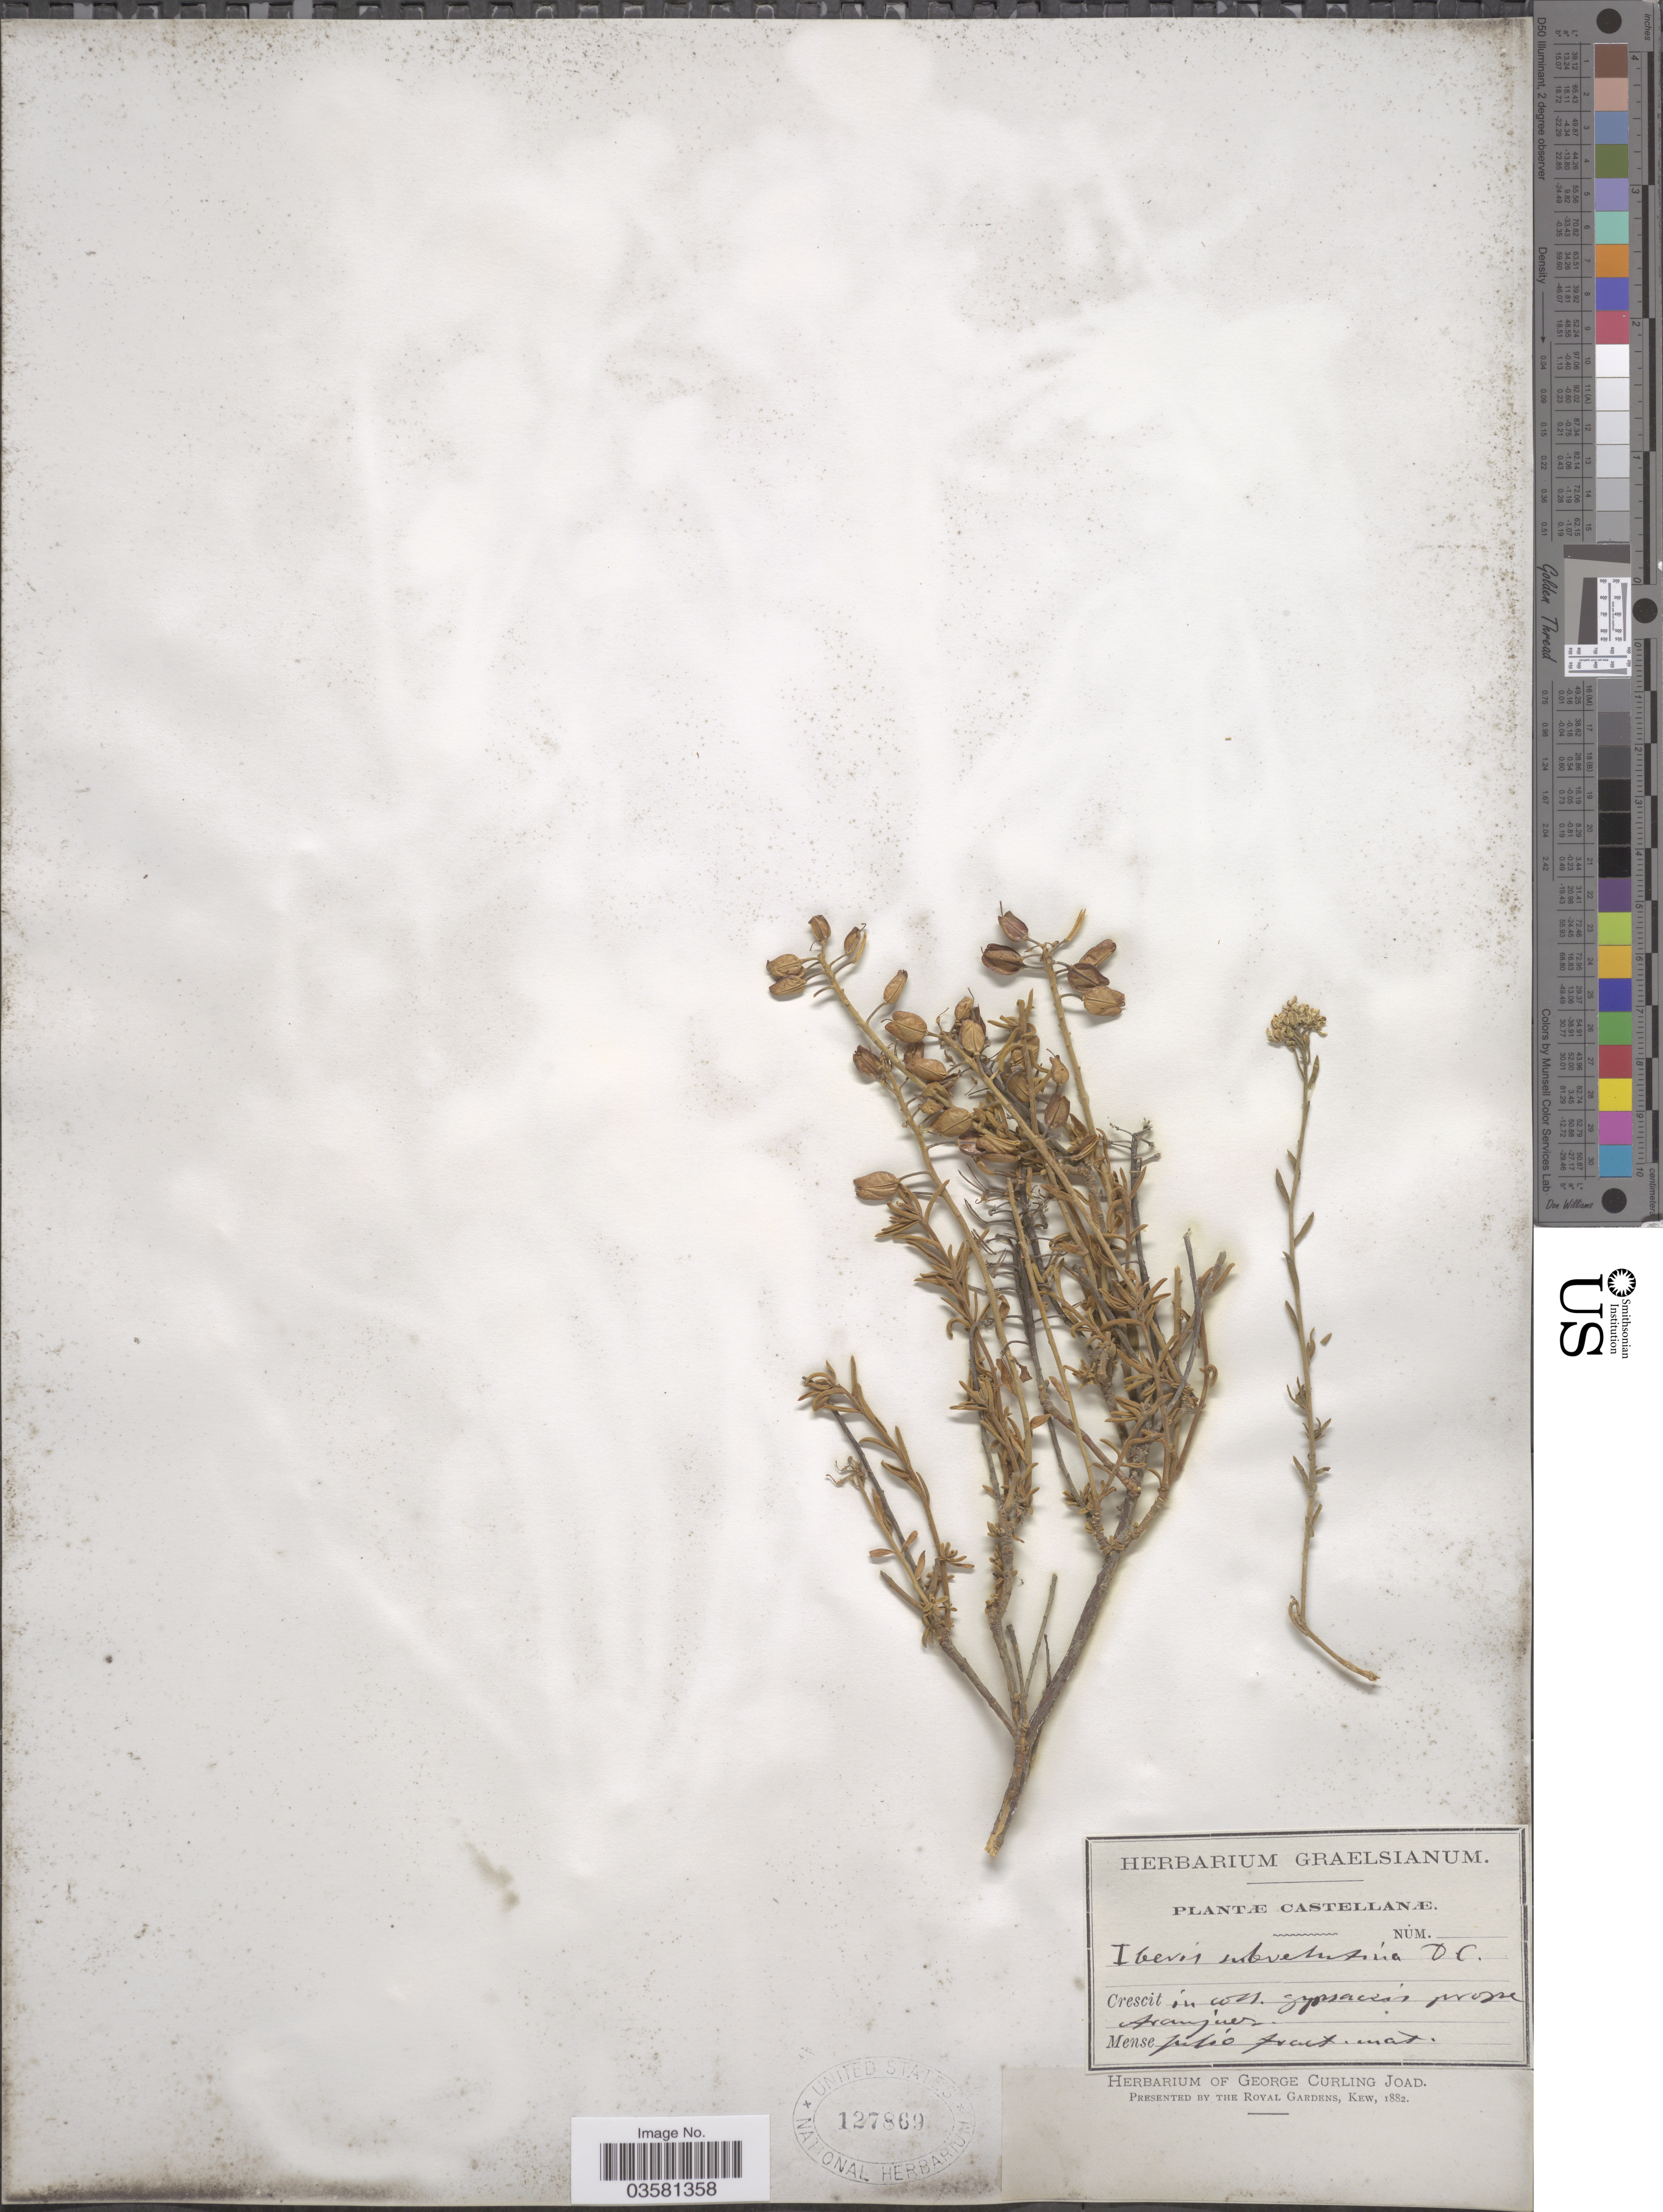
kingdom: Plantae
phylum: Tracheophyta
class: Magnoliopsida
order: Brassicales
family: Brassicaceae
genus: Iberis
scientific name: Iberis subvelutina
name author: DC.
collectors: ex Herb. Graelsianum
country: Spain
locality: Castellanæ. Prope Aranjuez.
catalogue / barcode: US 127869